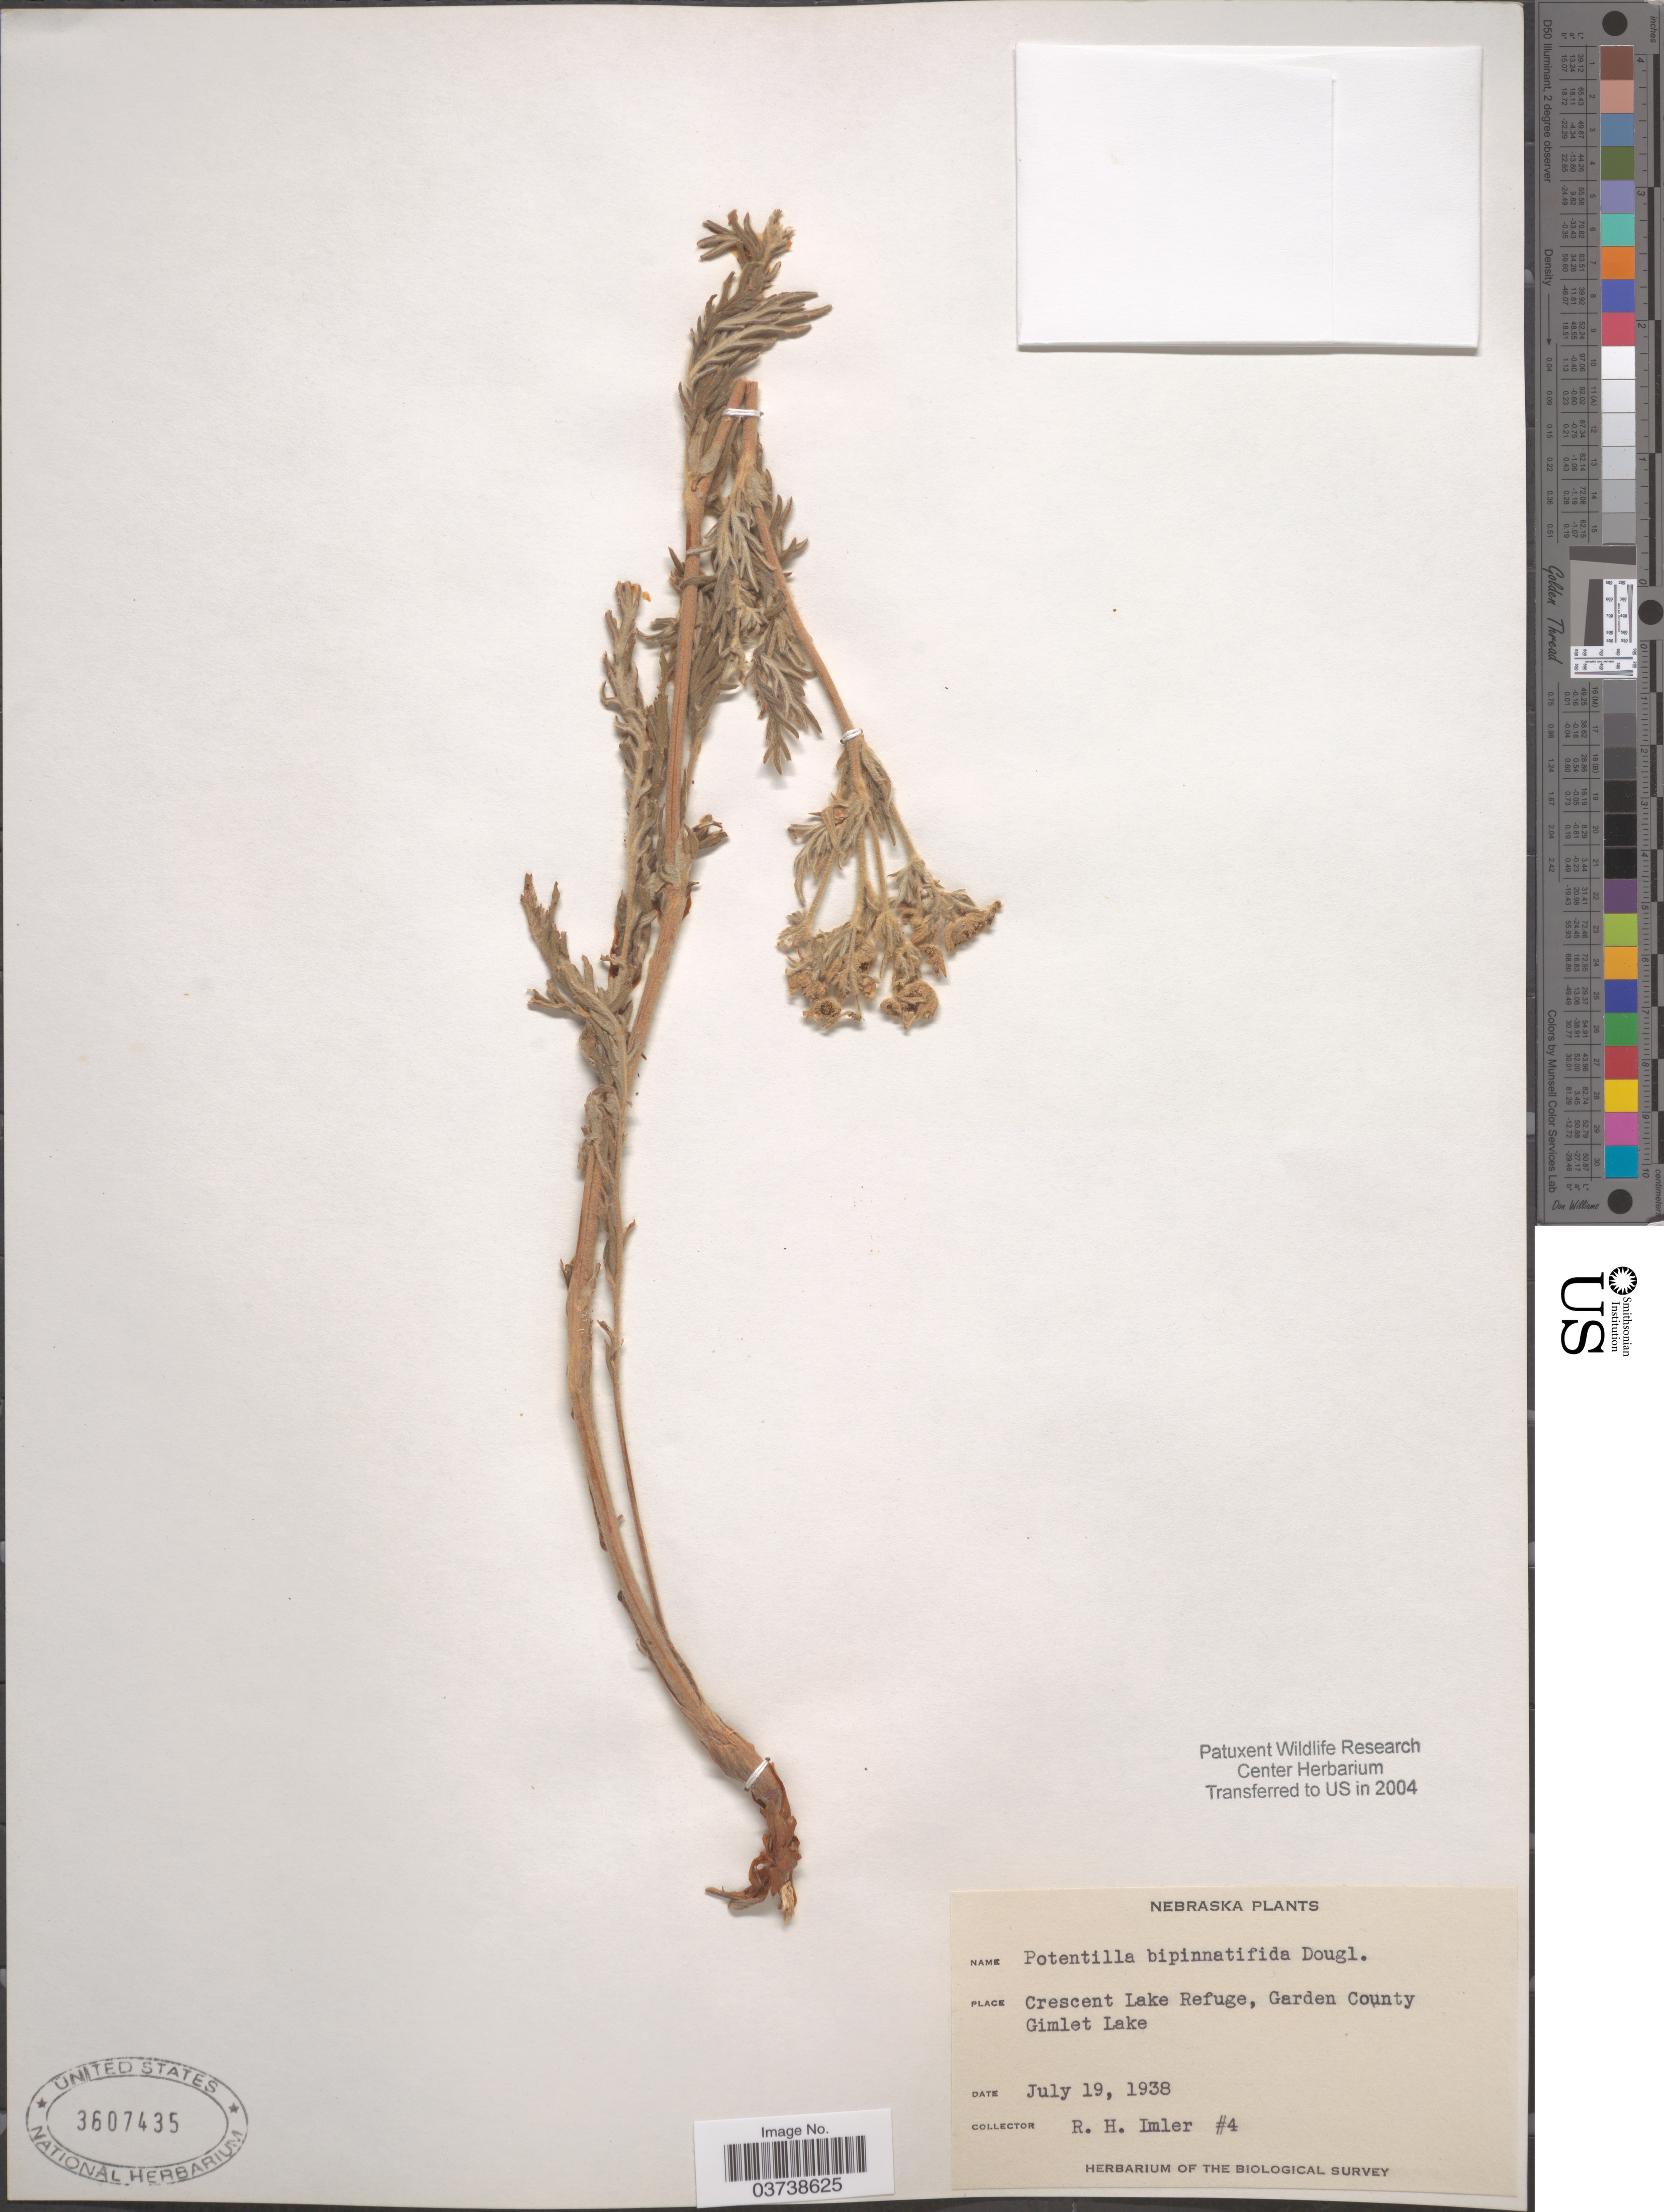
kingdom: Plantae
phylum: Tracheophyta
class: Magnoliopsida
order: Rosales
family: Rosaceae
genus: Potentilla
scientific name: Potentilla bipinnatifida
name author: Douglas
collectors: R. Imler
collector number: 4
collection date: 1938-07-19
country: United States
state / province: Nebraska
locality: Crescent Lake Refuge, Garden County Gimlet Lake.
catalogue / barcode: US 3607435